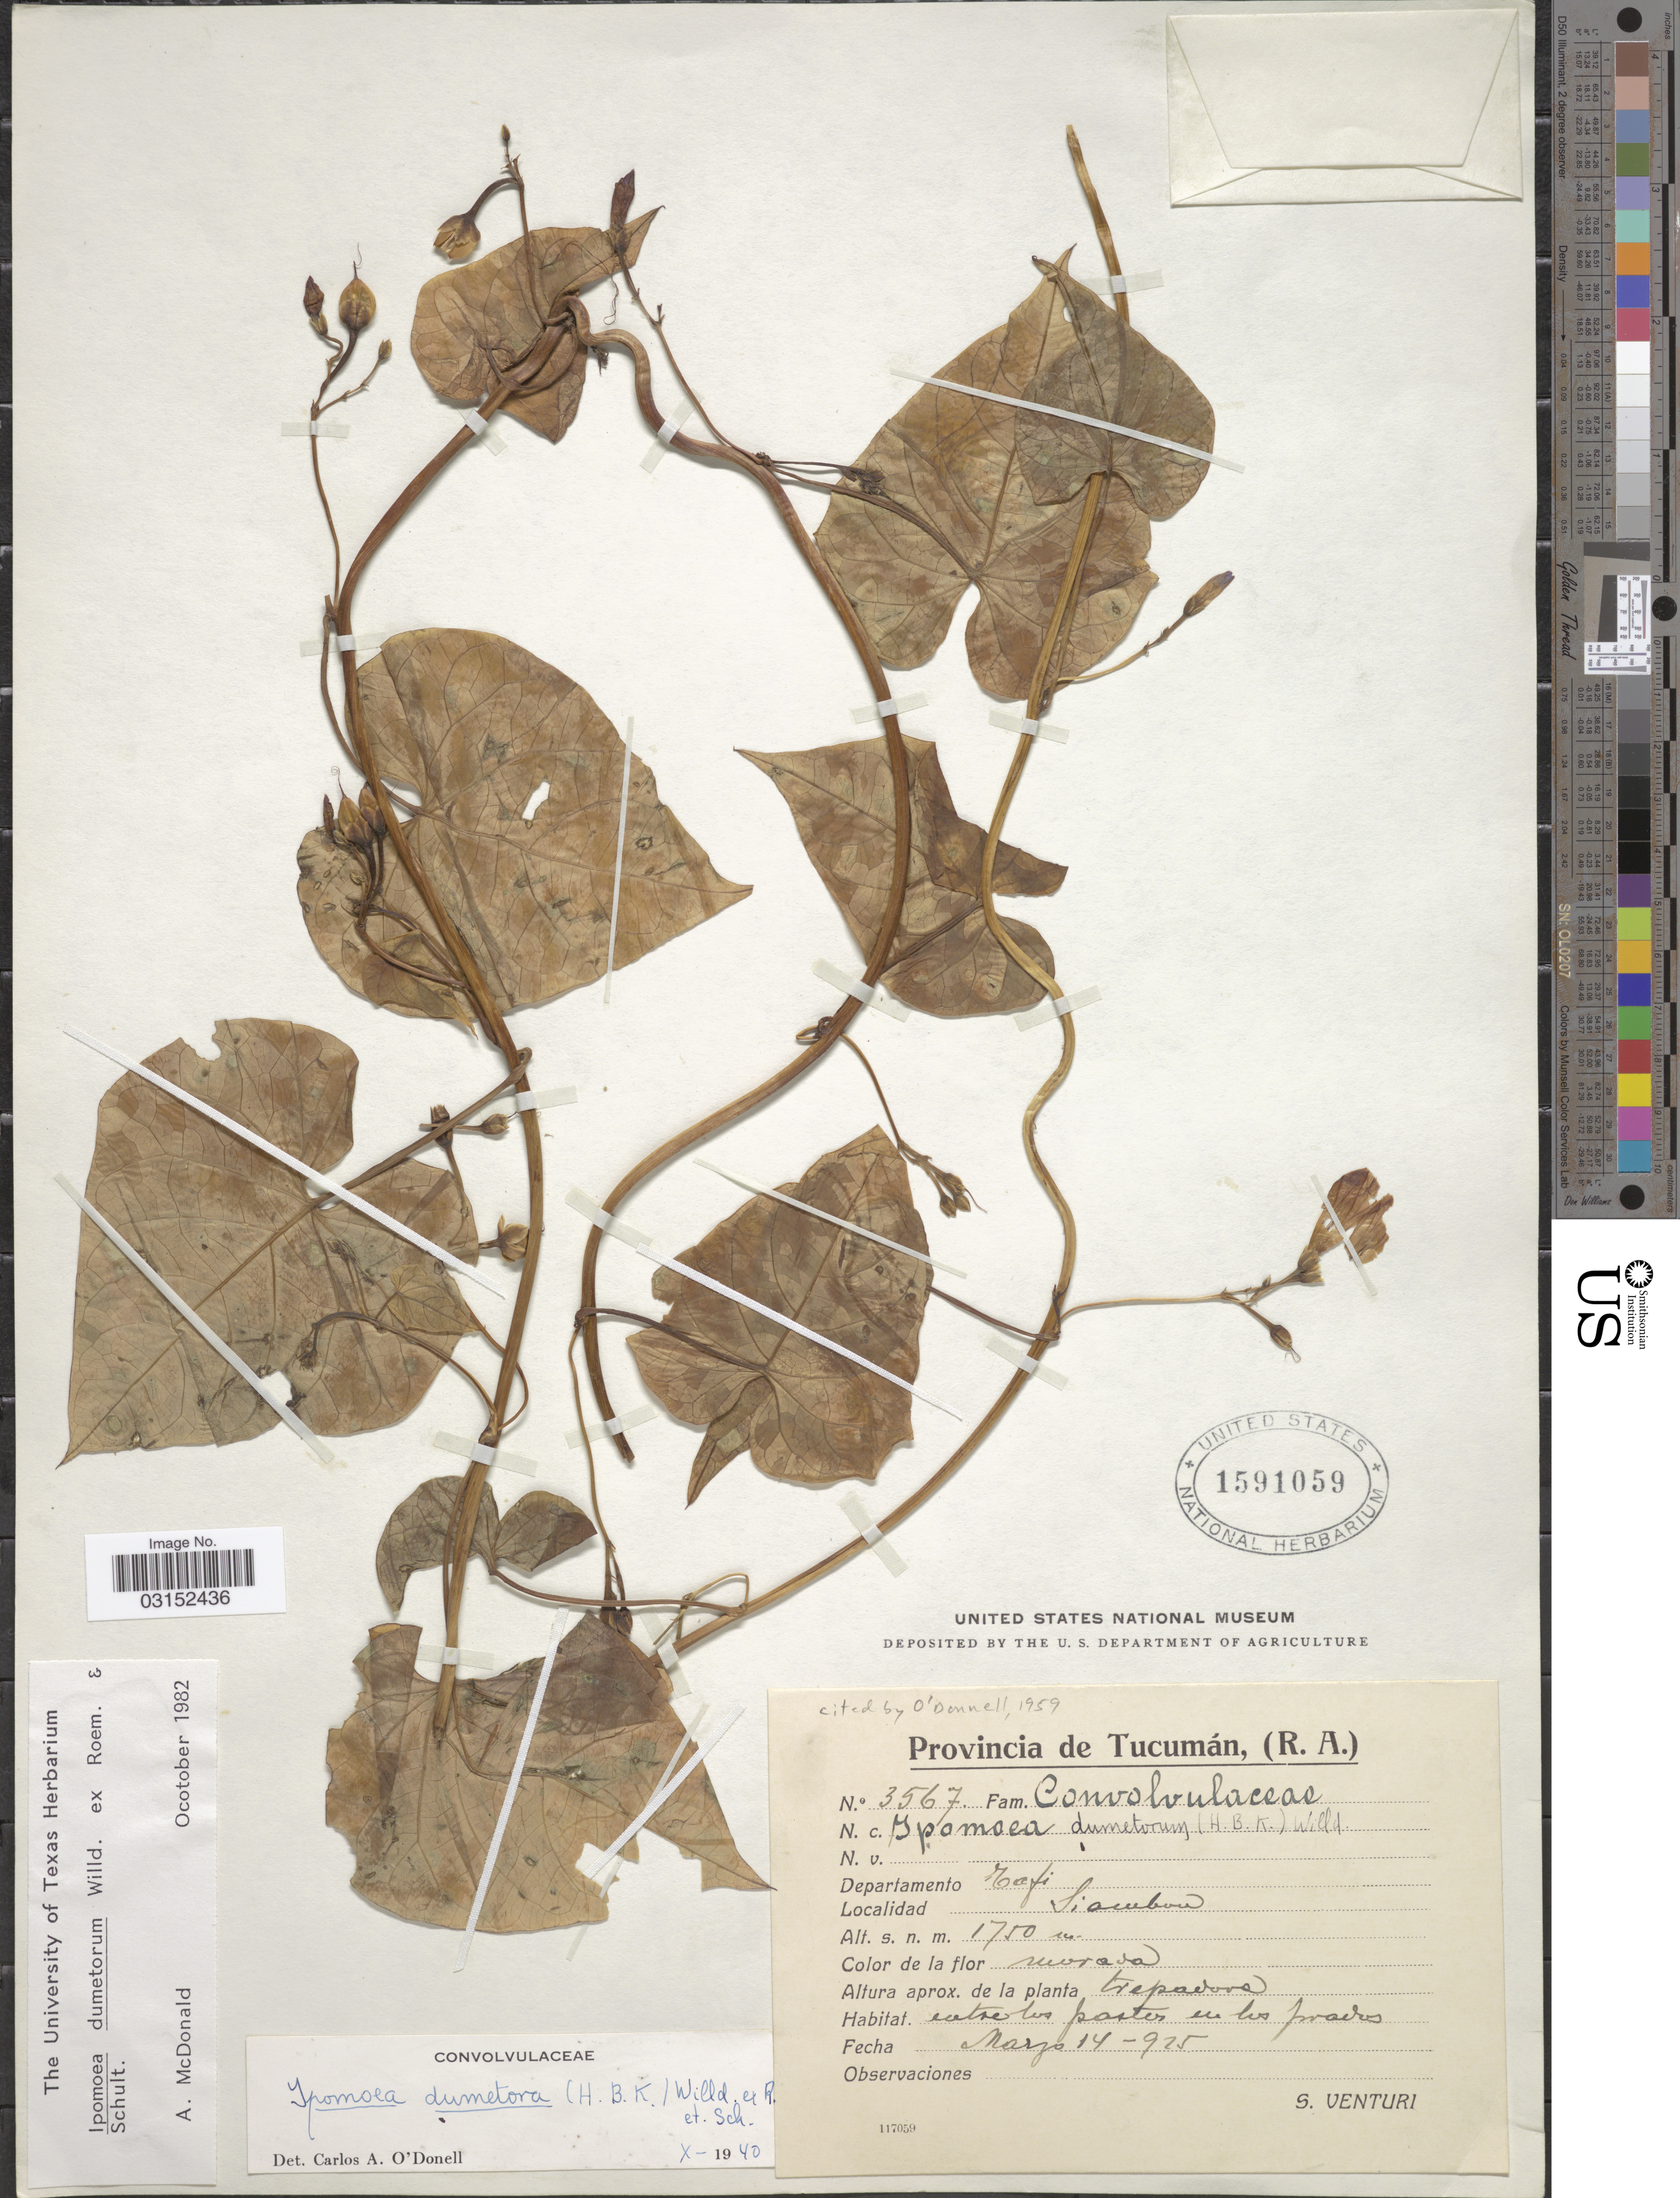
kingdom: Plantae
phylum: Tracheophyta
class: Magnoliopsida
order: Solanales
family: Convolvulaceae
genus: Ipomoea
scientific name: Ipomoea dumetorum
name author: Willd.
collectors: S. Venturi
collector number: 3567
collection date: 1925-03-14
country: Argentina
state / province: Tucuman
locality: Provincia de Tucumán, (R.A.), Departamento Tafi, Siambou.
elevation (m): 1750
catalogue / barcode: US 1591059